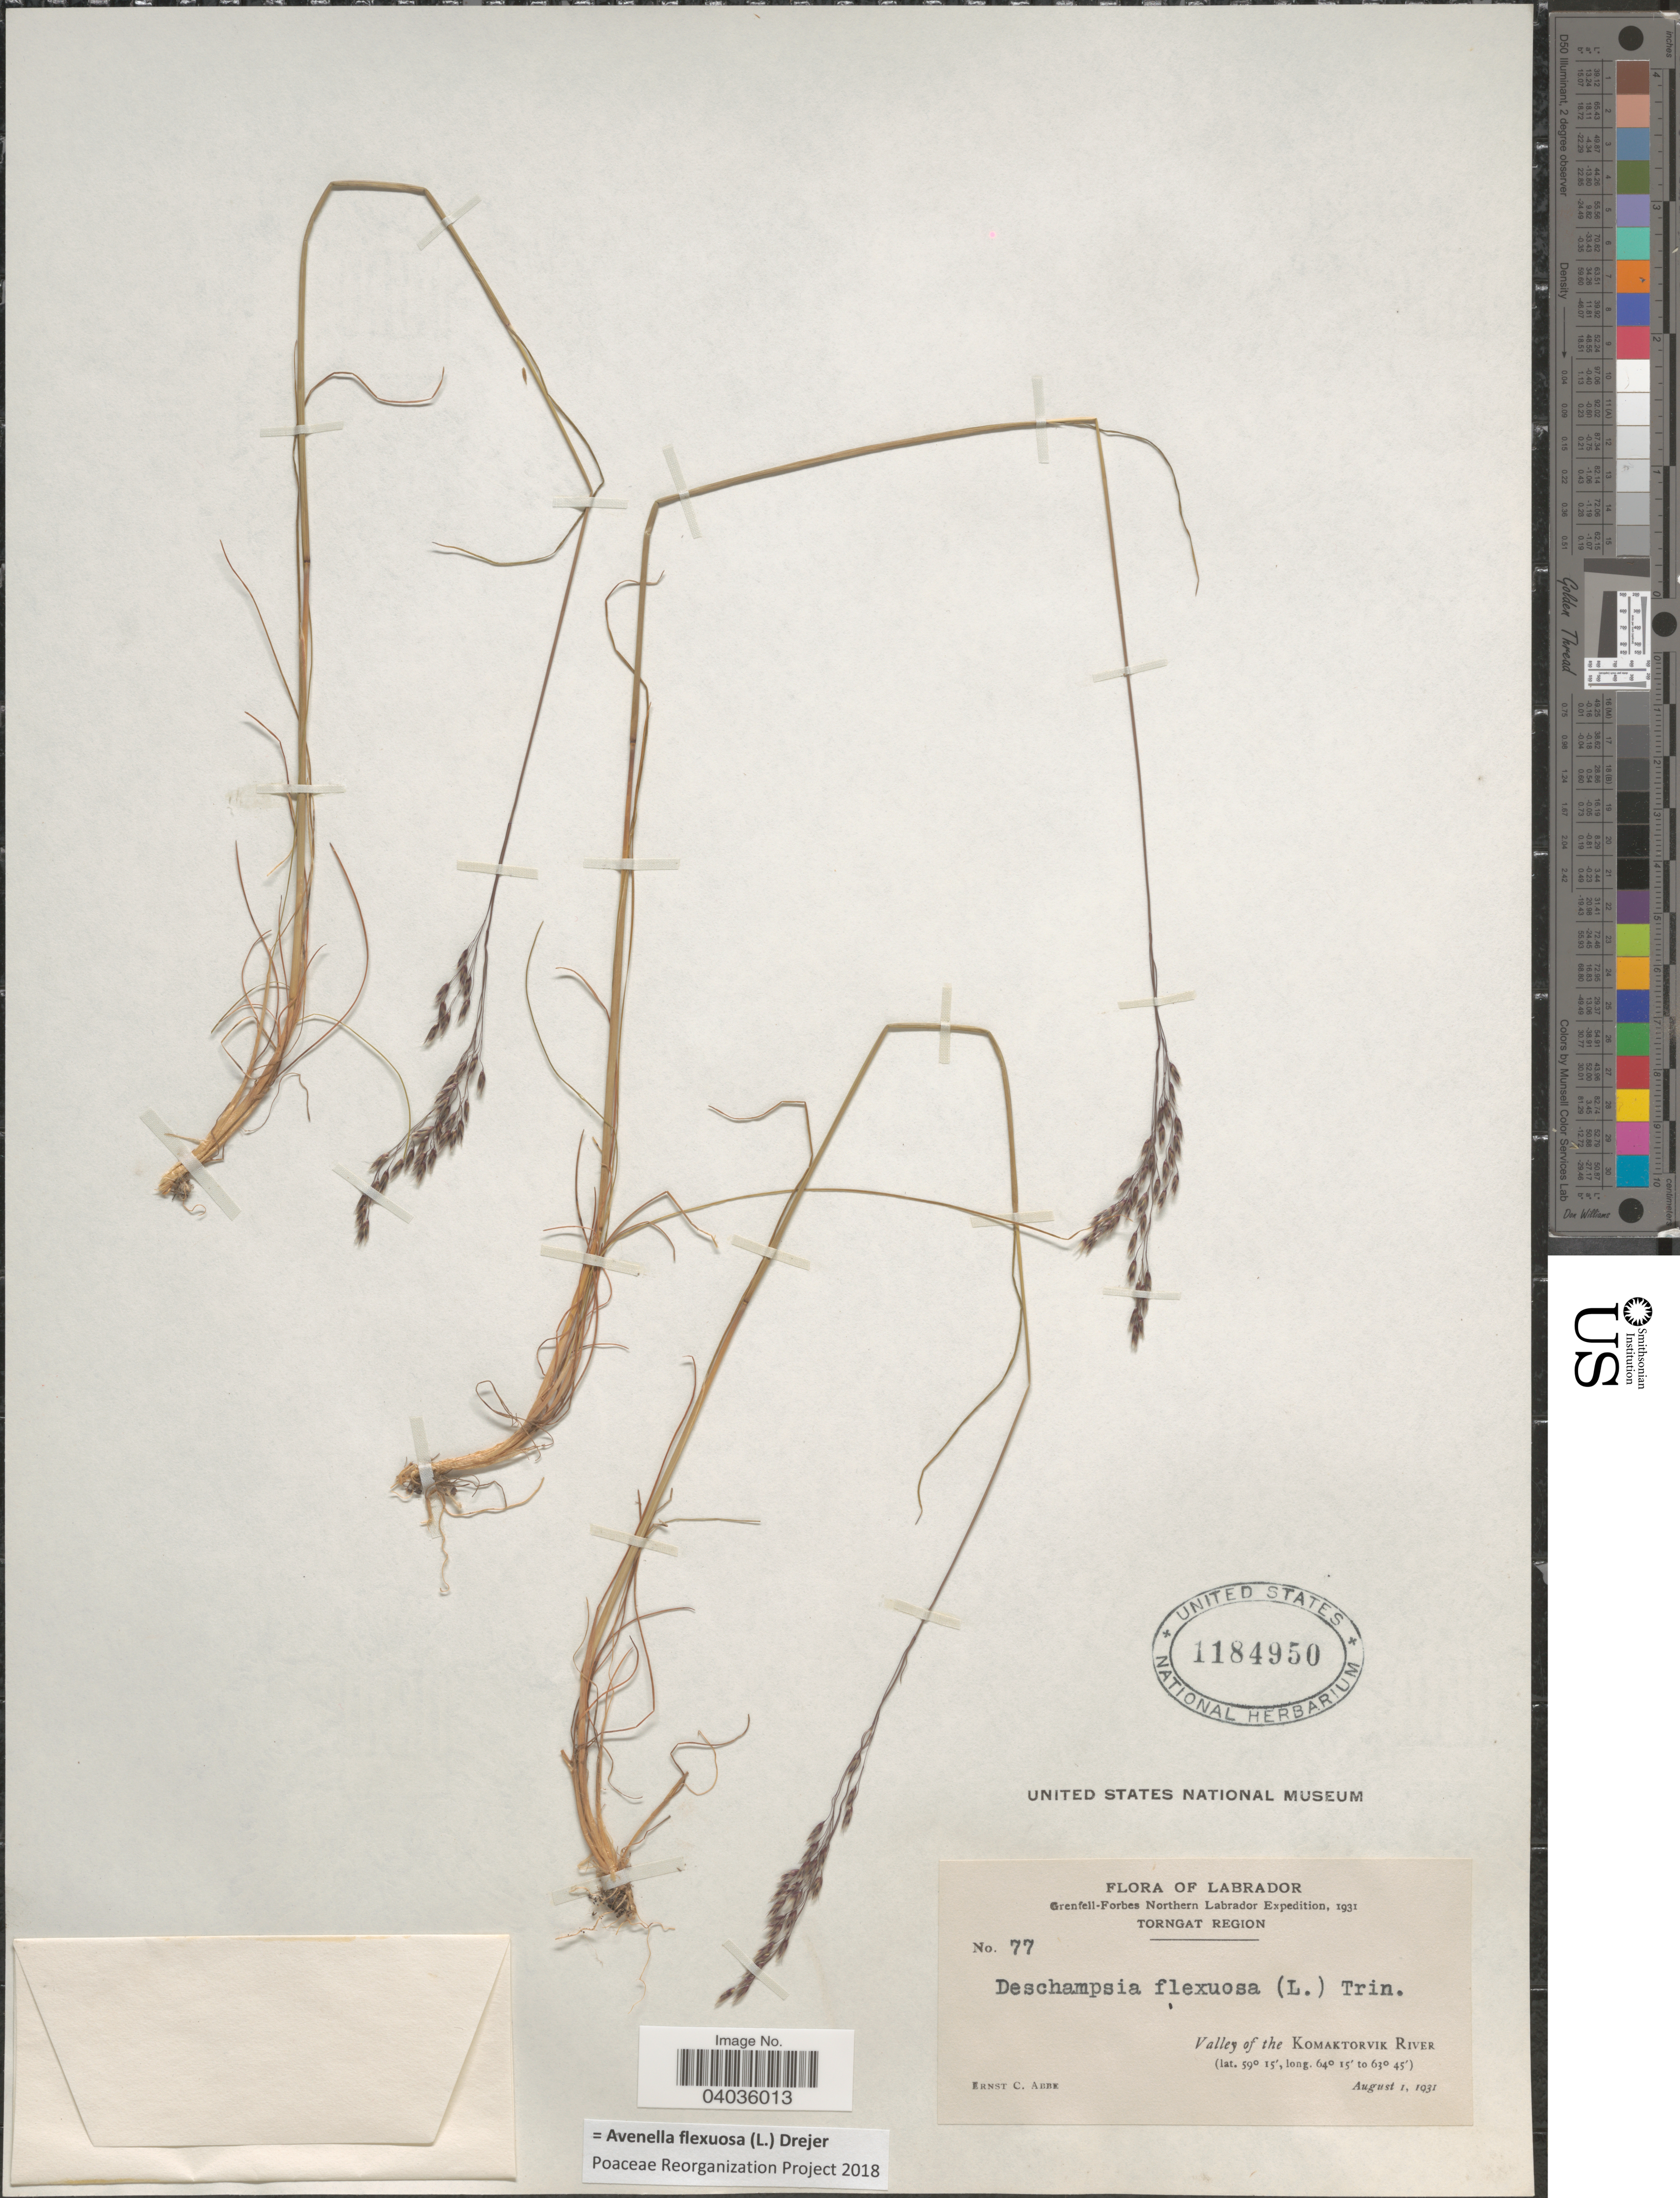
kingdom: Plantae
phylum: Tracheophyta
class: Liliopsida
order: Poales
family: Poaceae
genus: Avenella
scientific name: Avenella flexuosa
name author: (L.) Drejer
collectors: E. C. Abbe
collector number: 77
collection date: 1931-08-01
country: Canada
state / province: Newfoundland and Labrador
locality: Labrador. Northern Labrador. Torngat Region. Valley of the Komaktorvik River.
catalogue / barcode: US 1184950